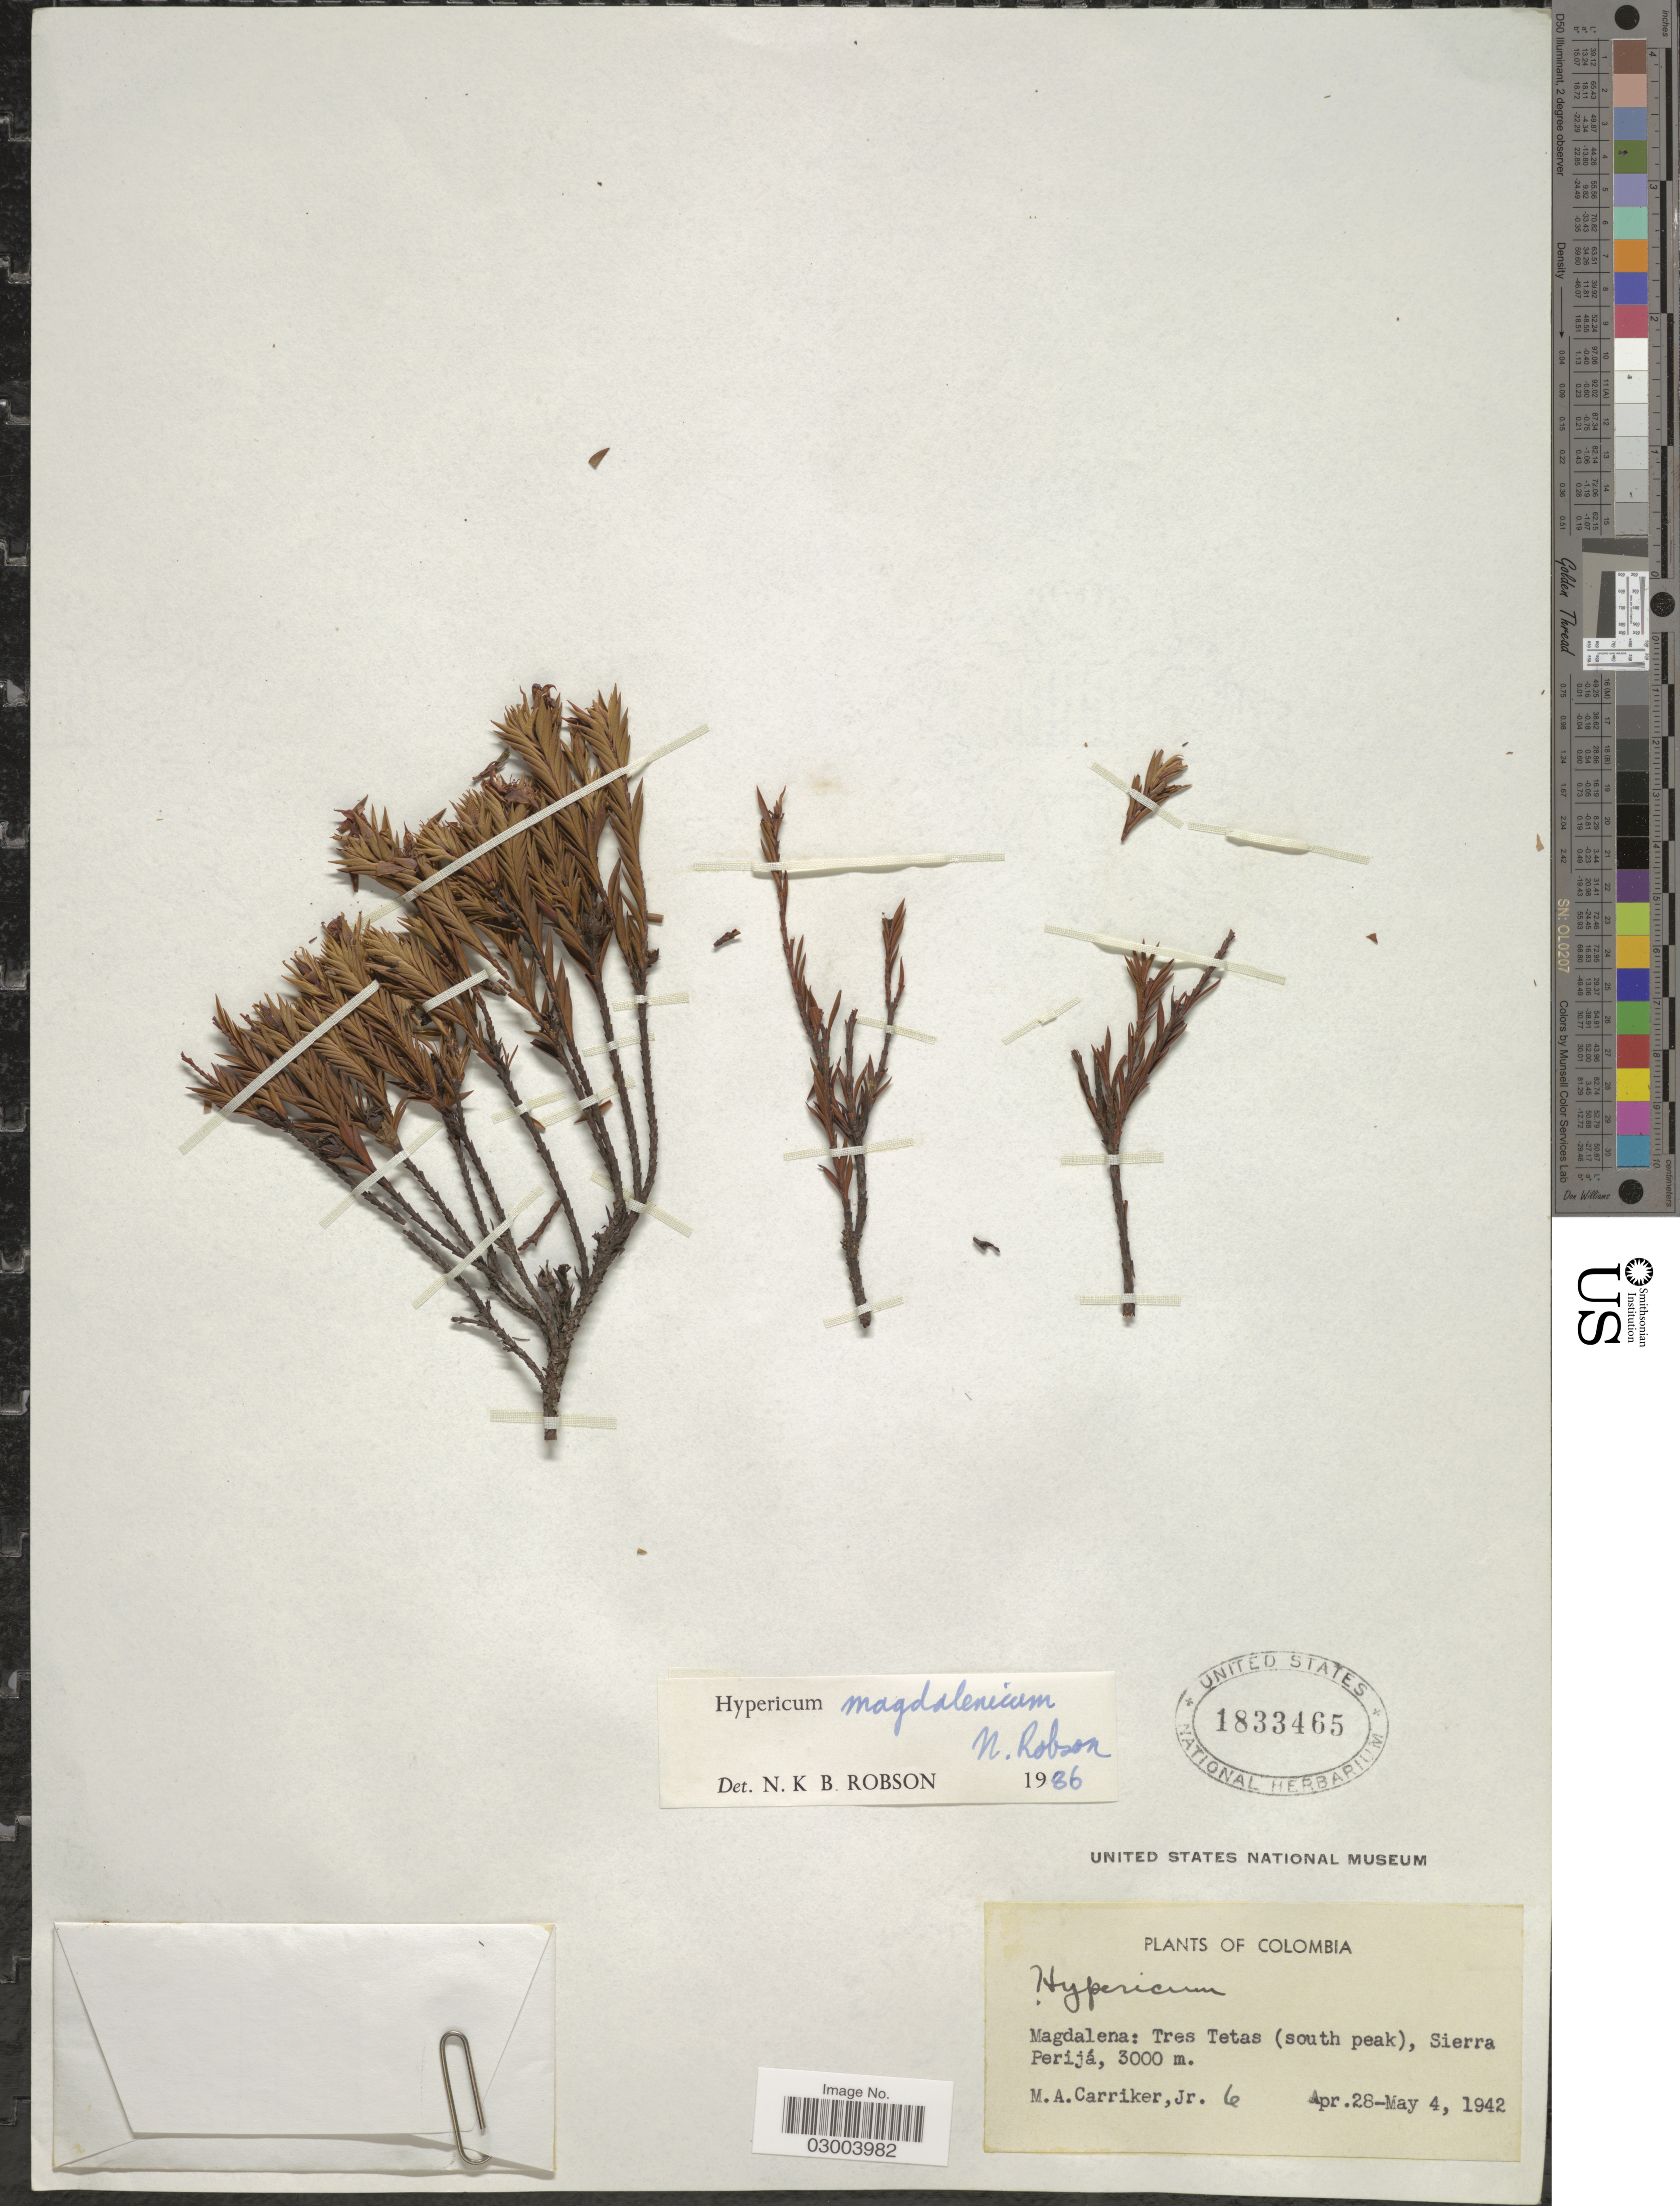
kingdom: Plantae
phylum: Tracheophyta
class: Magnoliopsida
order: Malpighiales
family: Hypericaceae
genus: Hypericum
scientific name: Hypericum magdalenicum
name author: N. Robson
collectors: M. A. Carriker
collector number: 6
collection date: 1942-04-28/1942-05-04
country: Colombia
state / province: Magdalena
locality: Tres Tetas (south peak), Sierra Perijá.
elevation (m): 3000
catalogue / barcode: US 1833465